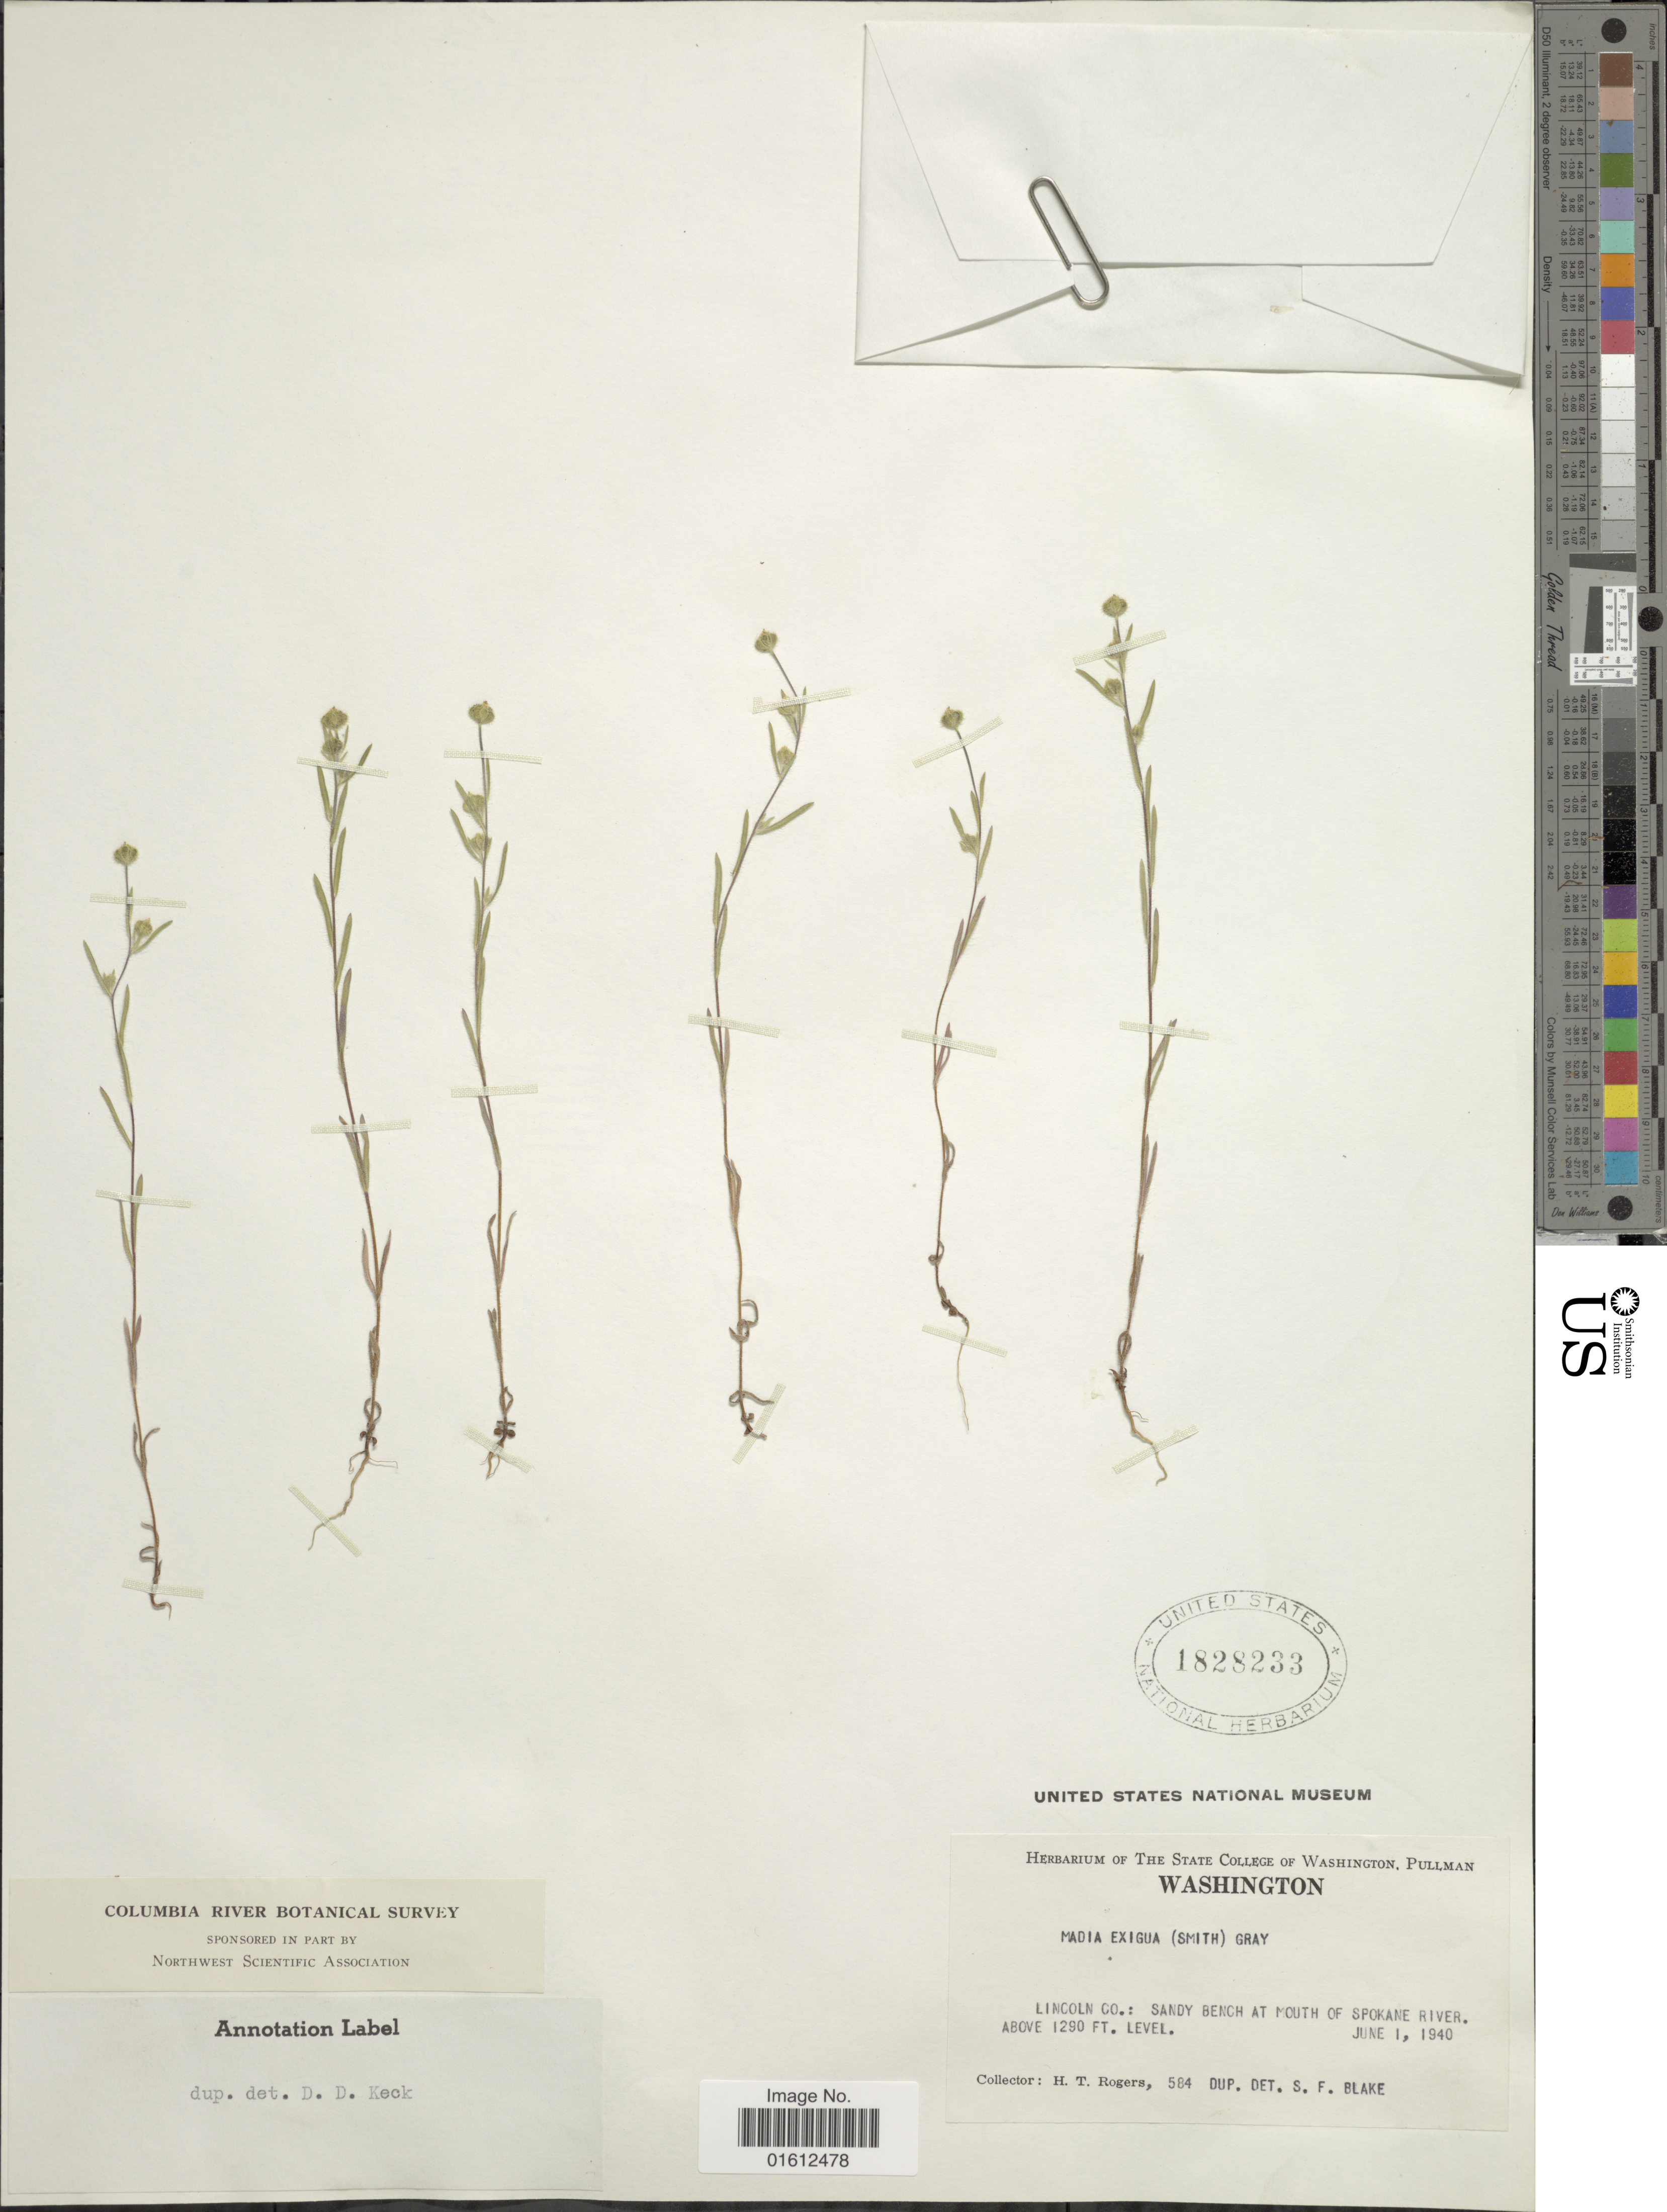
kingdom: Plantae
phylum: Tracheophyta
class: Magnoliopsida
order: Asterales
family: Asteraceae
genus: Madia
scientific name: Madia exigua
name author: (Sm.) A. Gray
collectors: H. Rogers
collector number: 584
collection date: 1940-06-01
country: United States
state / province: Washington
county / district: Lincoln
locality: Lincoln Co.: Sandy Bench at Mouth of Spokane River.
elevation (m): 393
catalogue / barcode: US 1828233